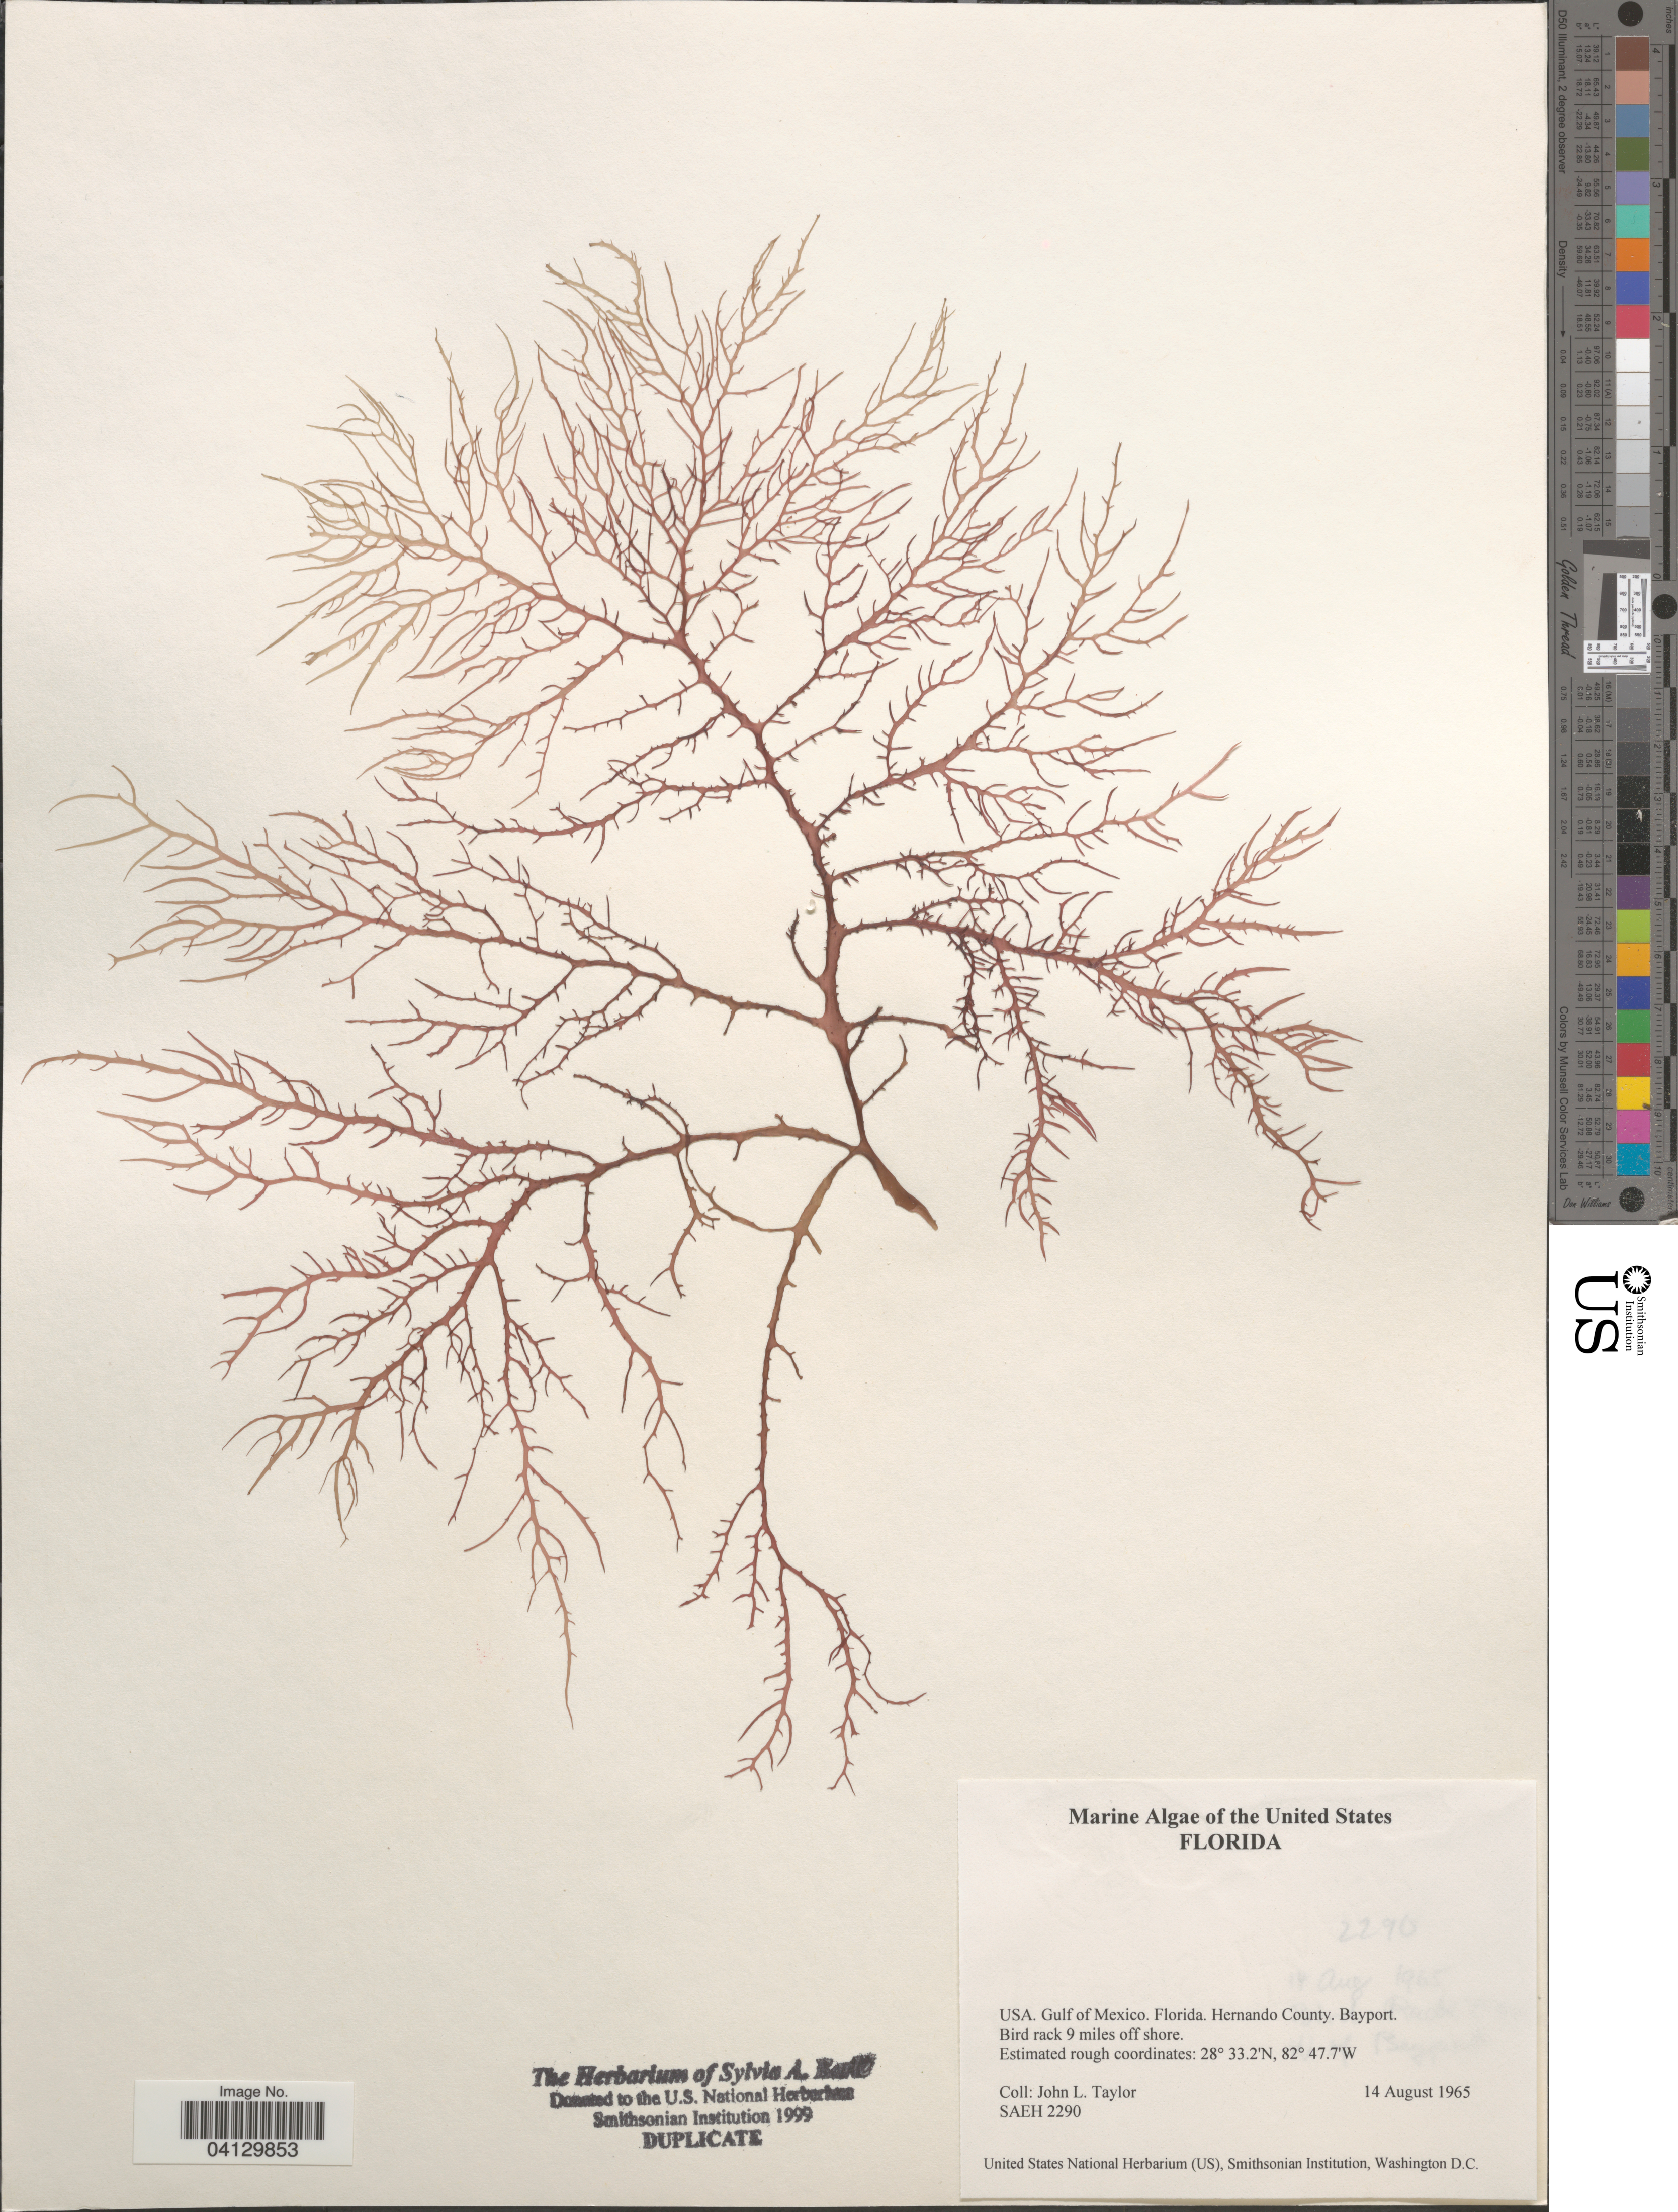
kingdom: Plantae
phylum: Rhodophyta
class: Florideophyceae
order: Corallinales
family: Corallinaceae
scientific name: Crustose Coralline Algae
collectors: J. L. Taylor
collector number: SAEH2290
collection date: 1965-08-14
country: United States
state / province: Florida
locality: Gulf of Mexico. Hernando County. Bayport. Bird rack 9 miles off shore.